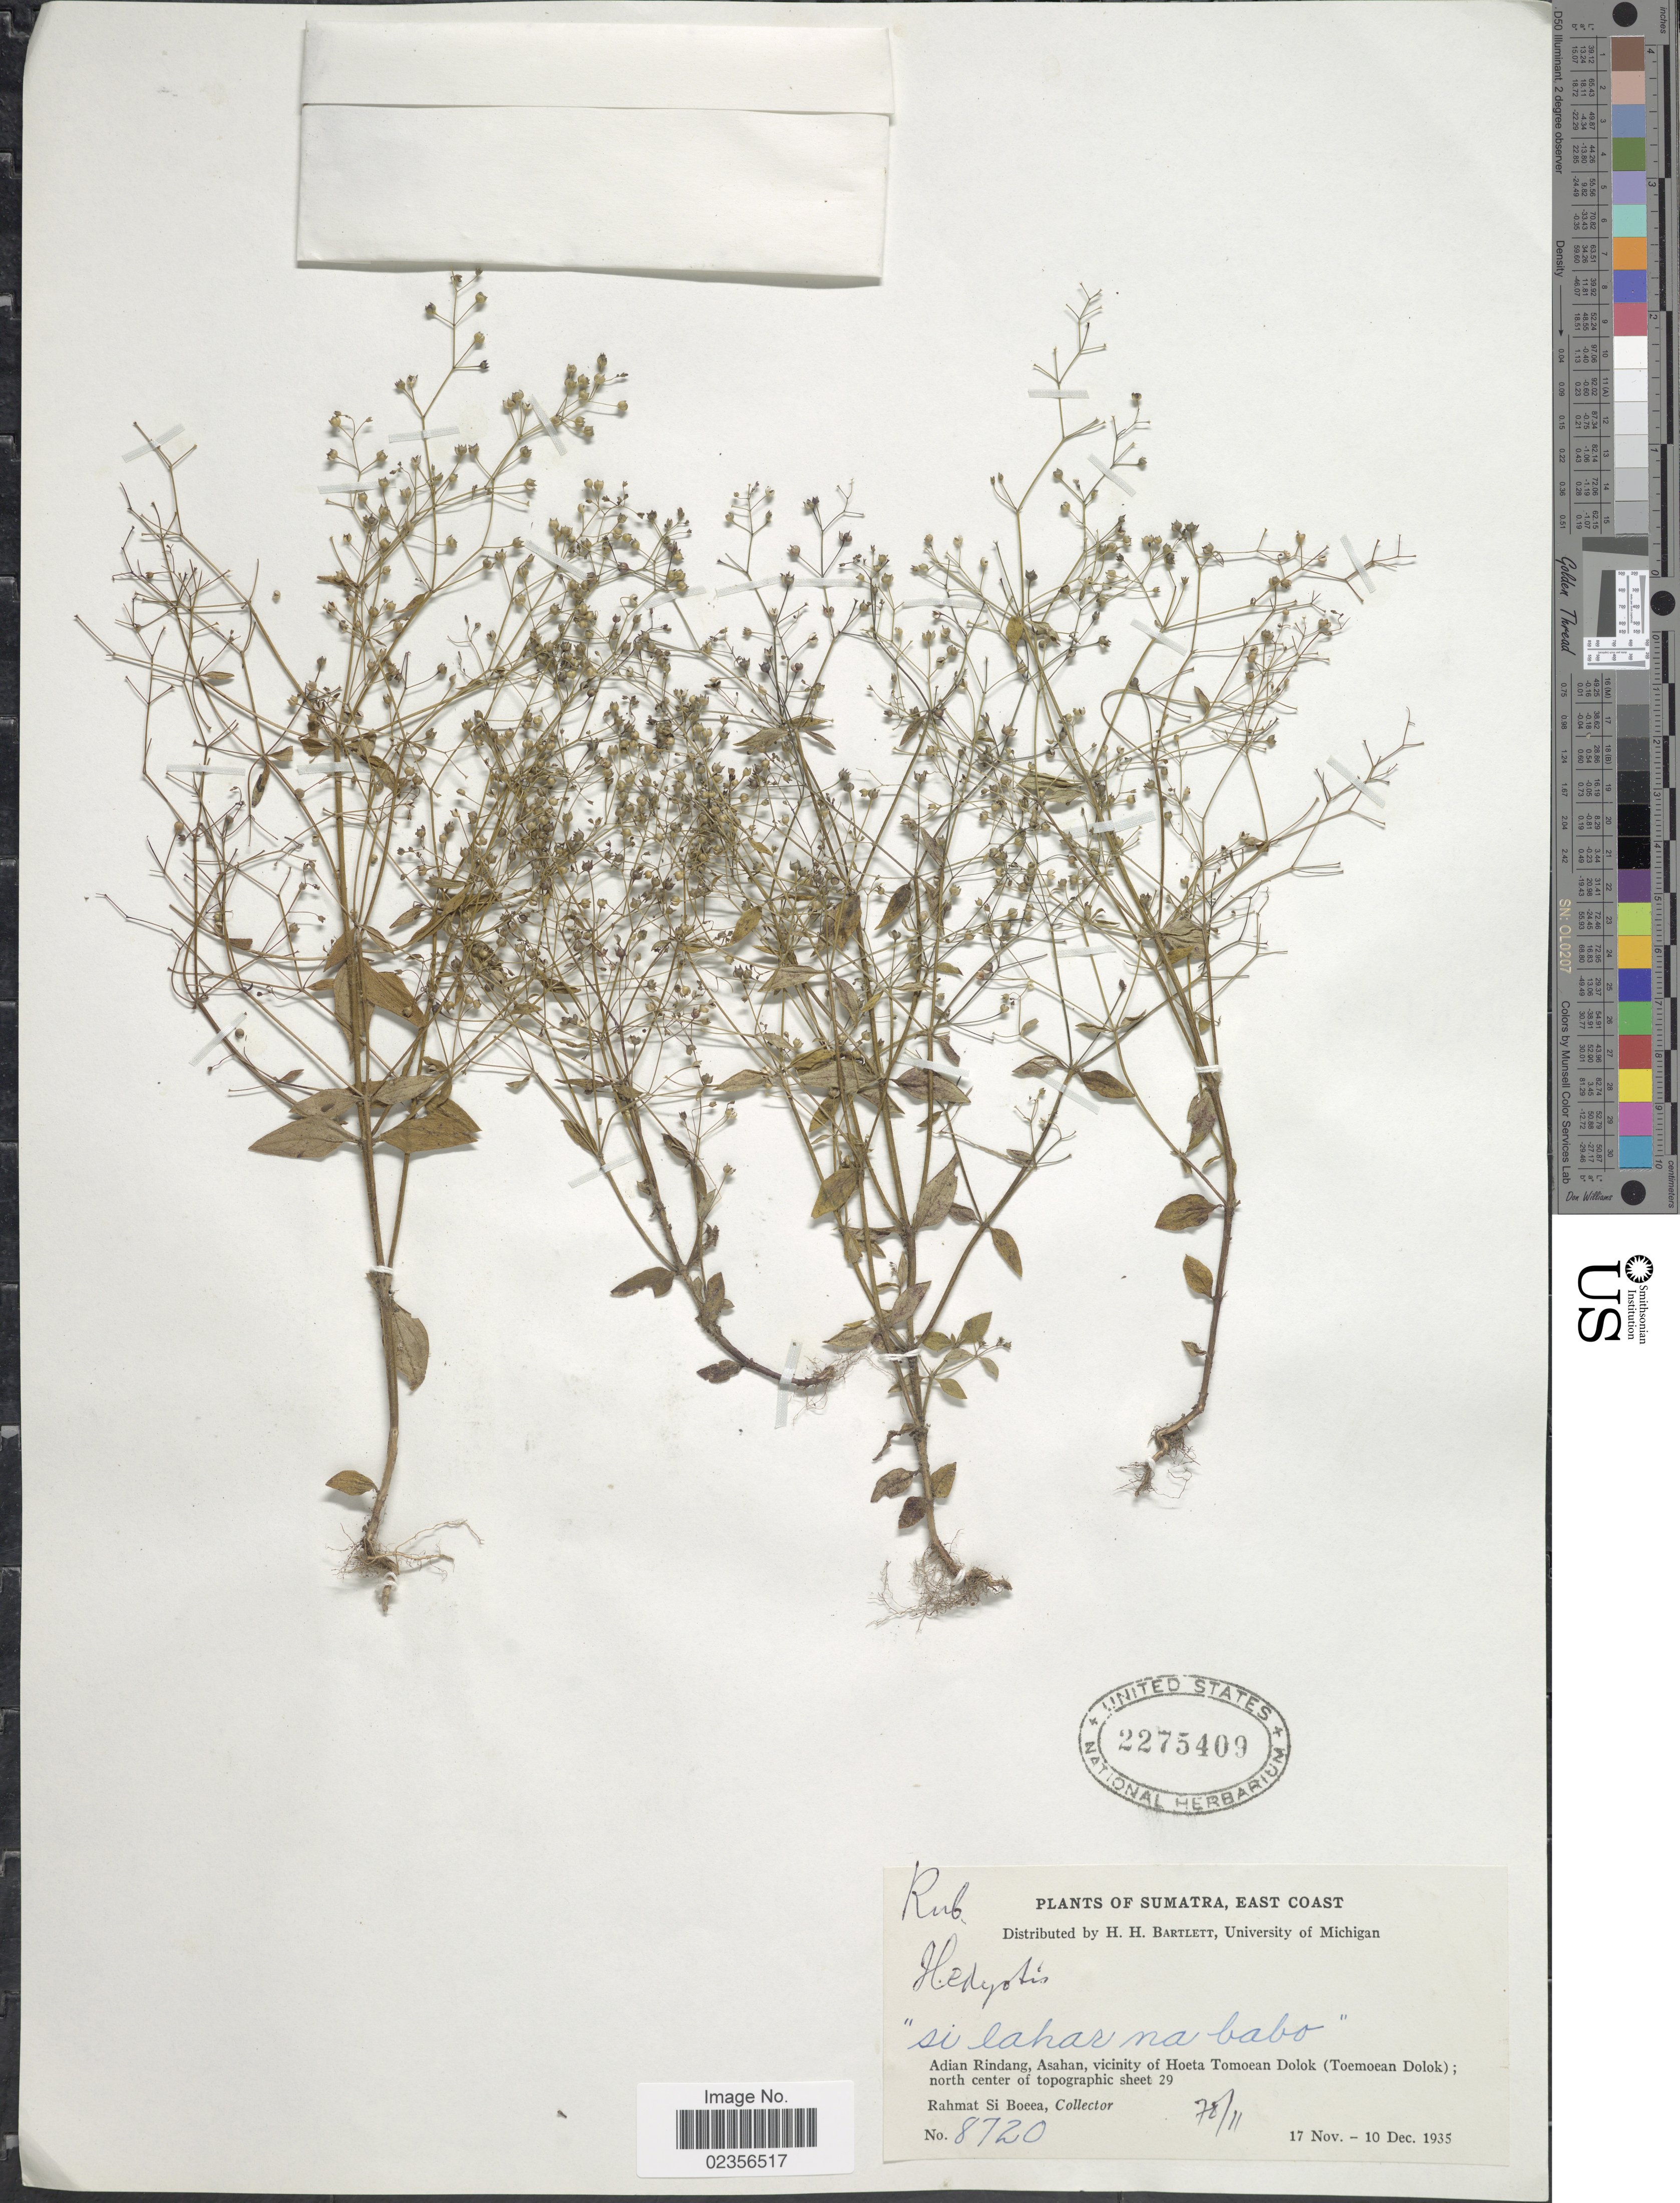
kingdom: Plantae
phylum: Tracheophyta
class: Magnoliopsida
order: Gentianales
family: Rubiaceae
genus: Hedyotis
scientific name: Hedyotis sp.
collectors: Rahmat Si Boeea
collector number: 8720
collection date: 1935-11-17/1935-12-10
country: Indonesia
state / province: Sumatra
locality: East Coast. Adian Rindang, Asahan, vicinity of Hoeta Tomoean Dolok (Toemoean Dolok); north center of topographic sheet 29 "si lahar na babo"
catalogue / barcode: US 2275409